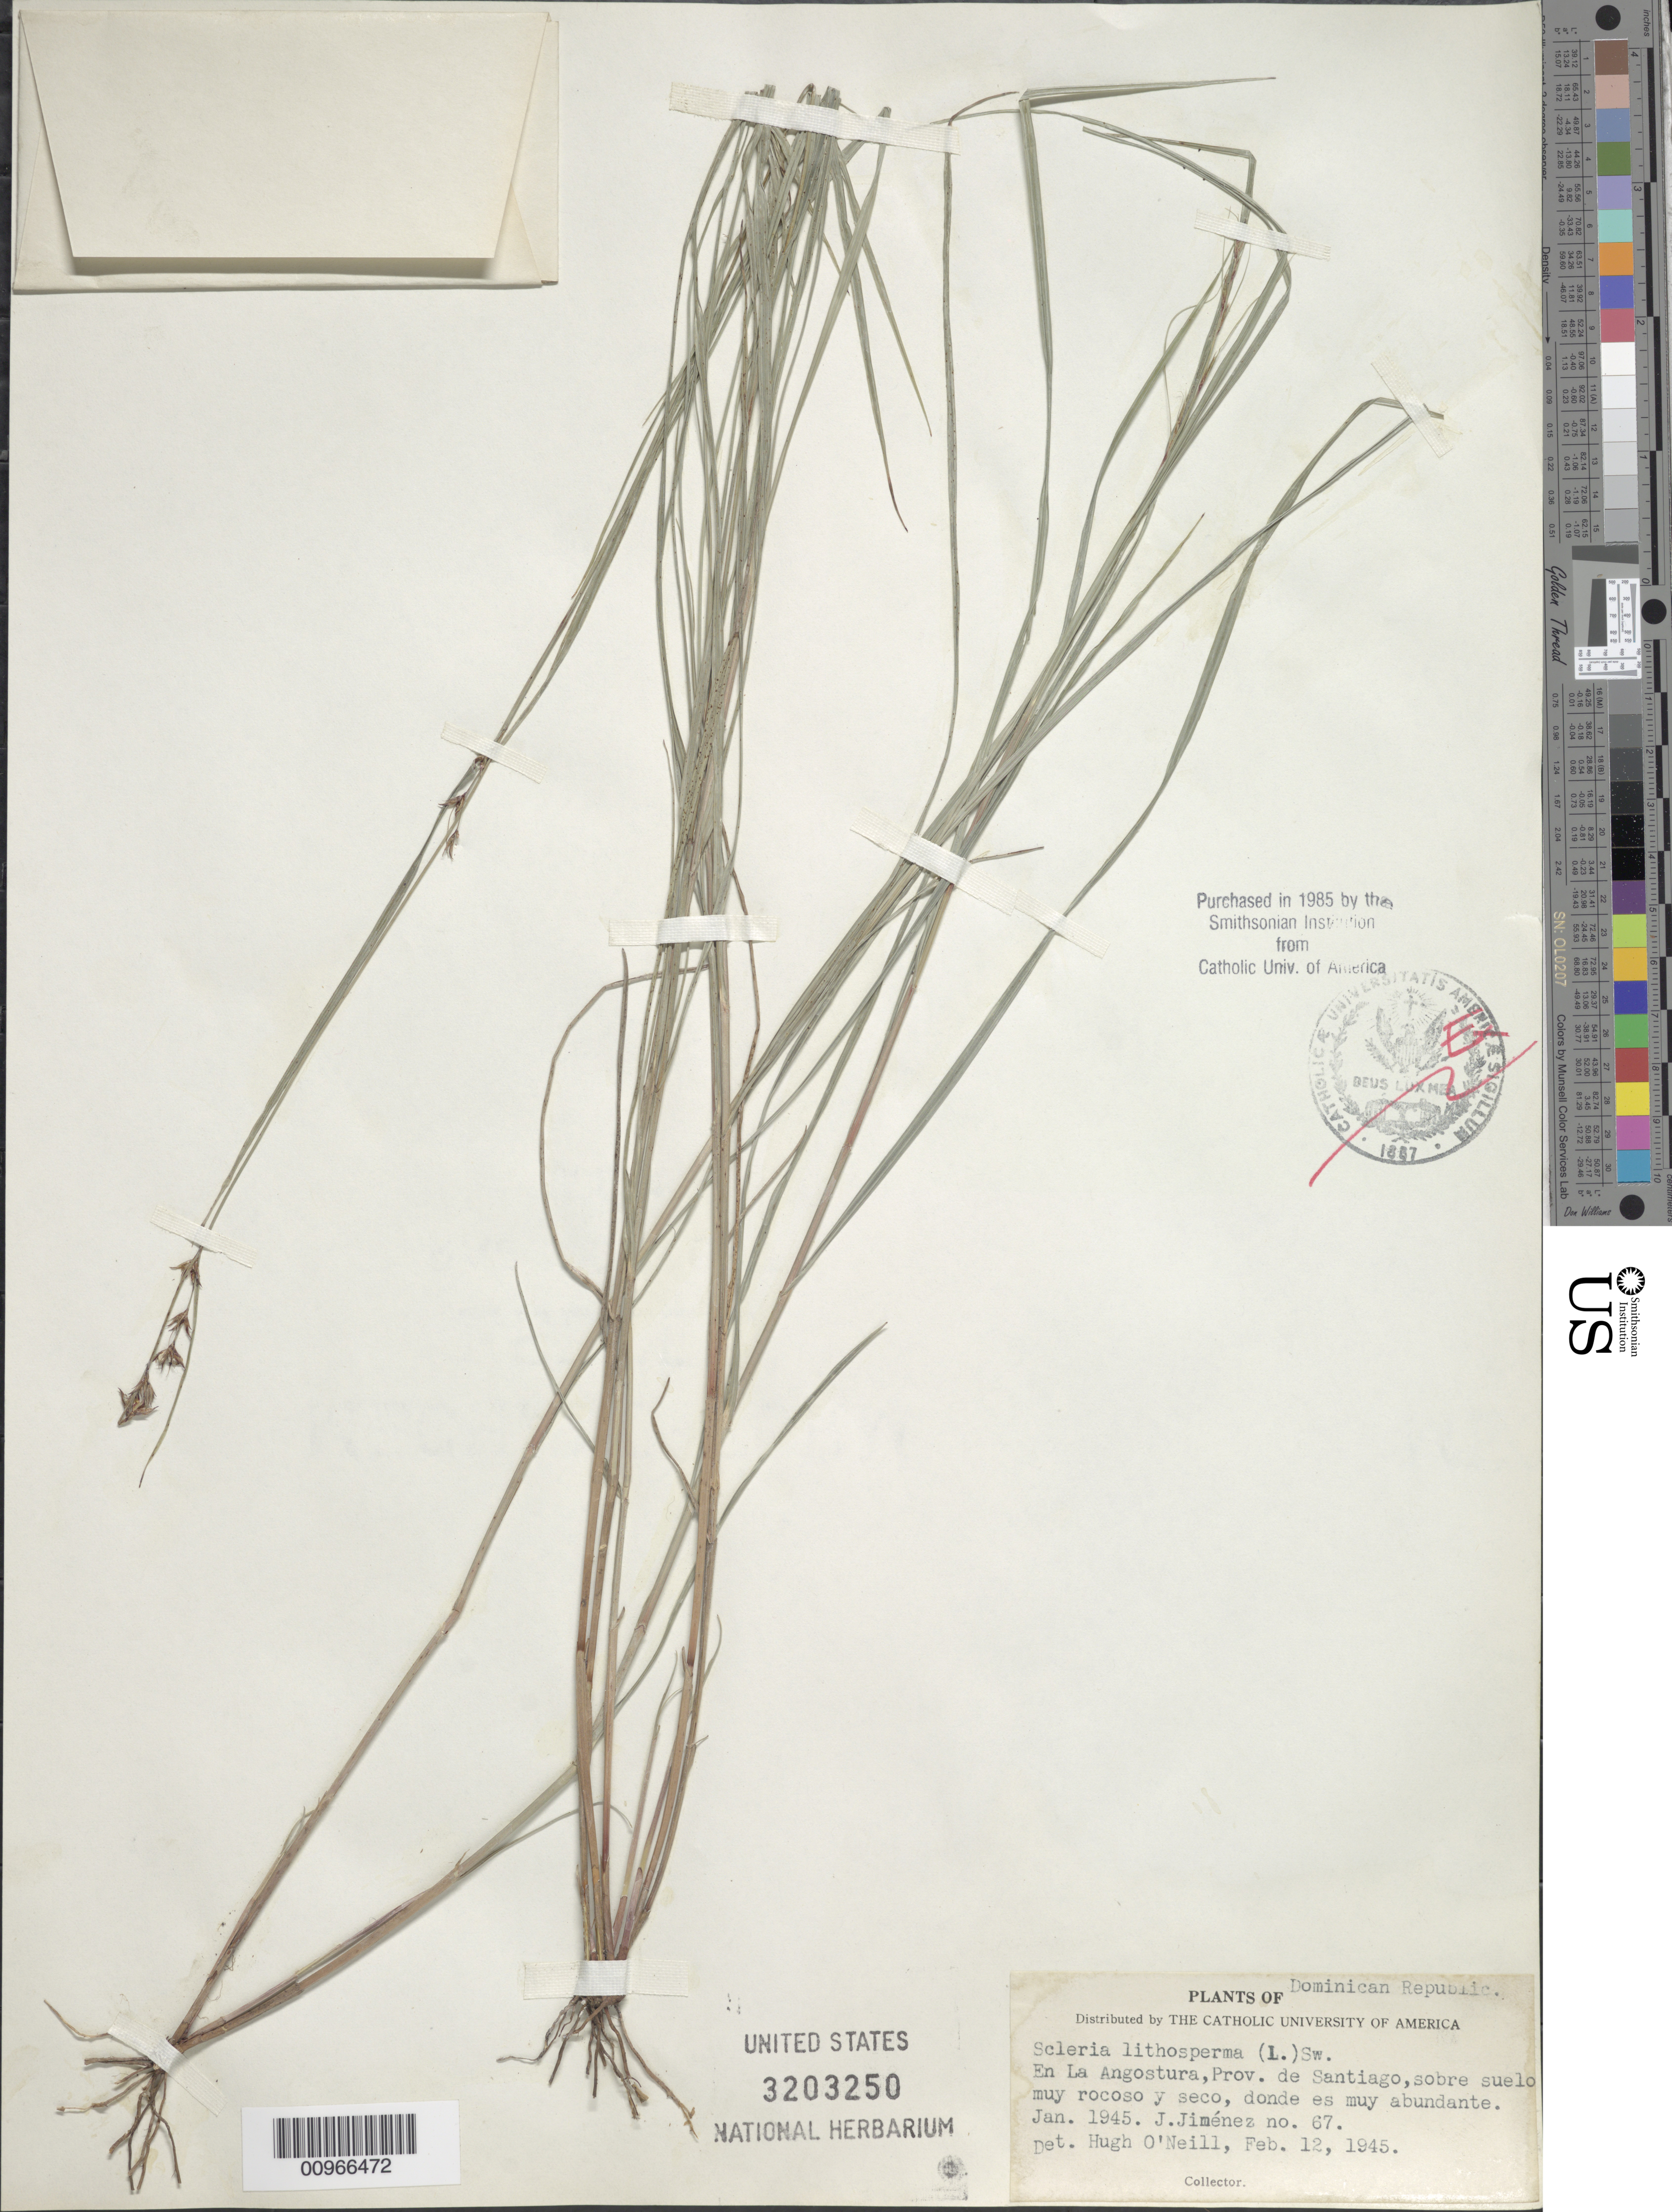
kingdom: Plantae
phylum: Tracheophyta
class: Liliopsida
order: Poales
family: Cyperaceae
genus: Scleria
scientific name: Scleria lithosperma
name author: (L.) Sw.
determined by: O'Neill, Hugh T.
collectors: J. J. Jiménez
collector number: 67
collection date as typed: Jan 1945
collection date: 1945-01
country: Dominican Republic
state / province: Santiago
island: Hispaniola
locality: En La Angustora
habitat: Sobre suelo muy rocoso y seco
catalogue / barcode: US 3203250